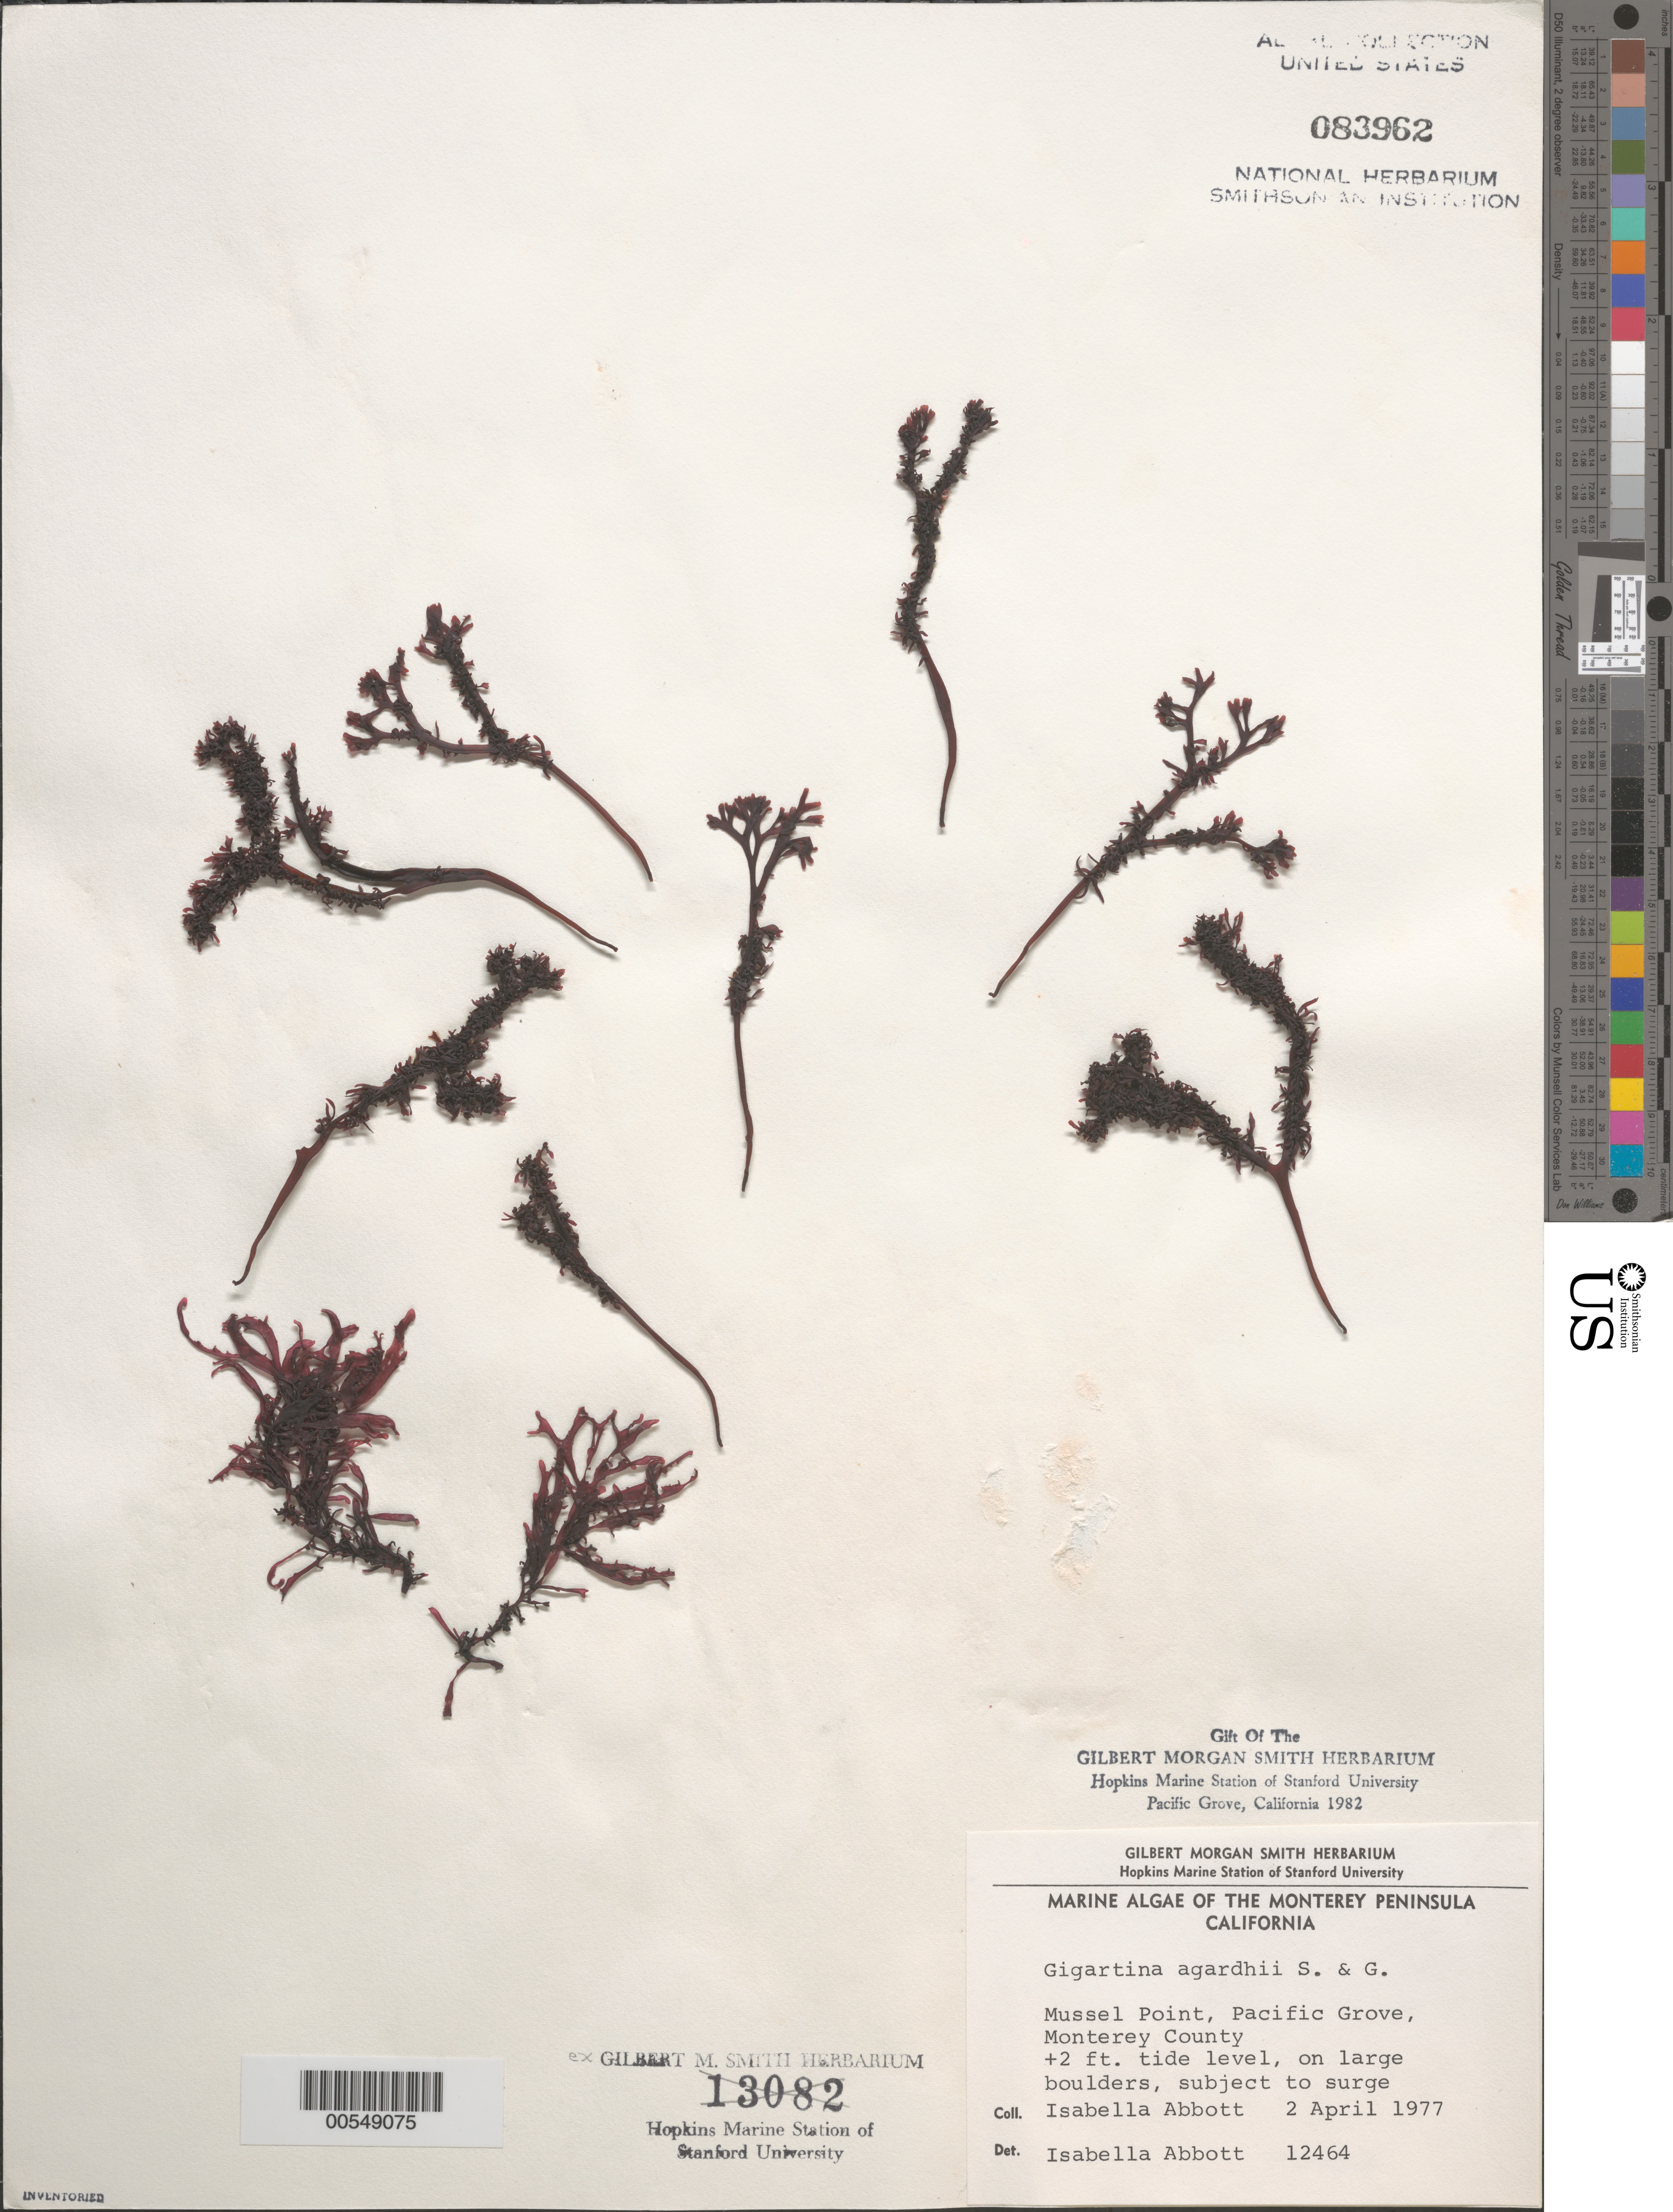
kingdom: Plantae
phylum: Rhodophyta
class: Florideophyceae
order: Gigartinales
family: Phyllophoraceae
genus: Mastocarpus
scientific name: Mastocarpus agardhii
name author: (Setchell & N.L. Gardner) S.C. Lindstrom et al.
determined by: Algae name updating Project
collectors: I. A. Abbott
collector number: IAA 12464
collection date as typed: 02 Apr 1977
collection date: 1977-04-02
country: United States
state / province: California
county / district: Monterey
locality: Mussel Point, Pacific Grove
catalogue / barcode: US 83962